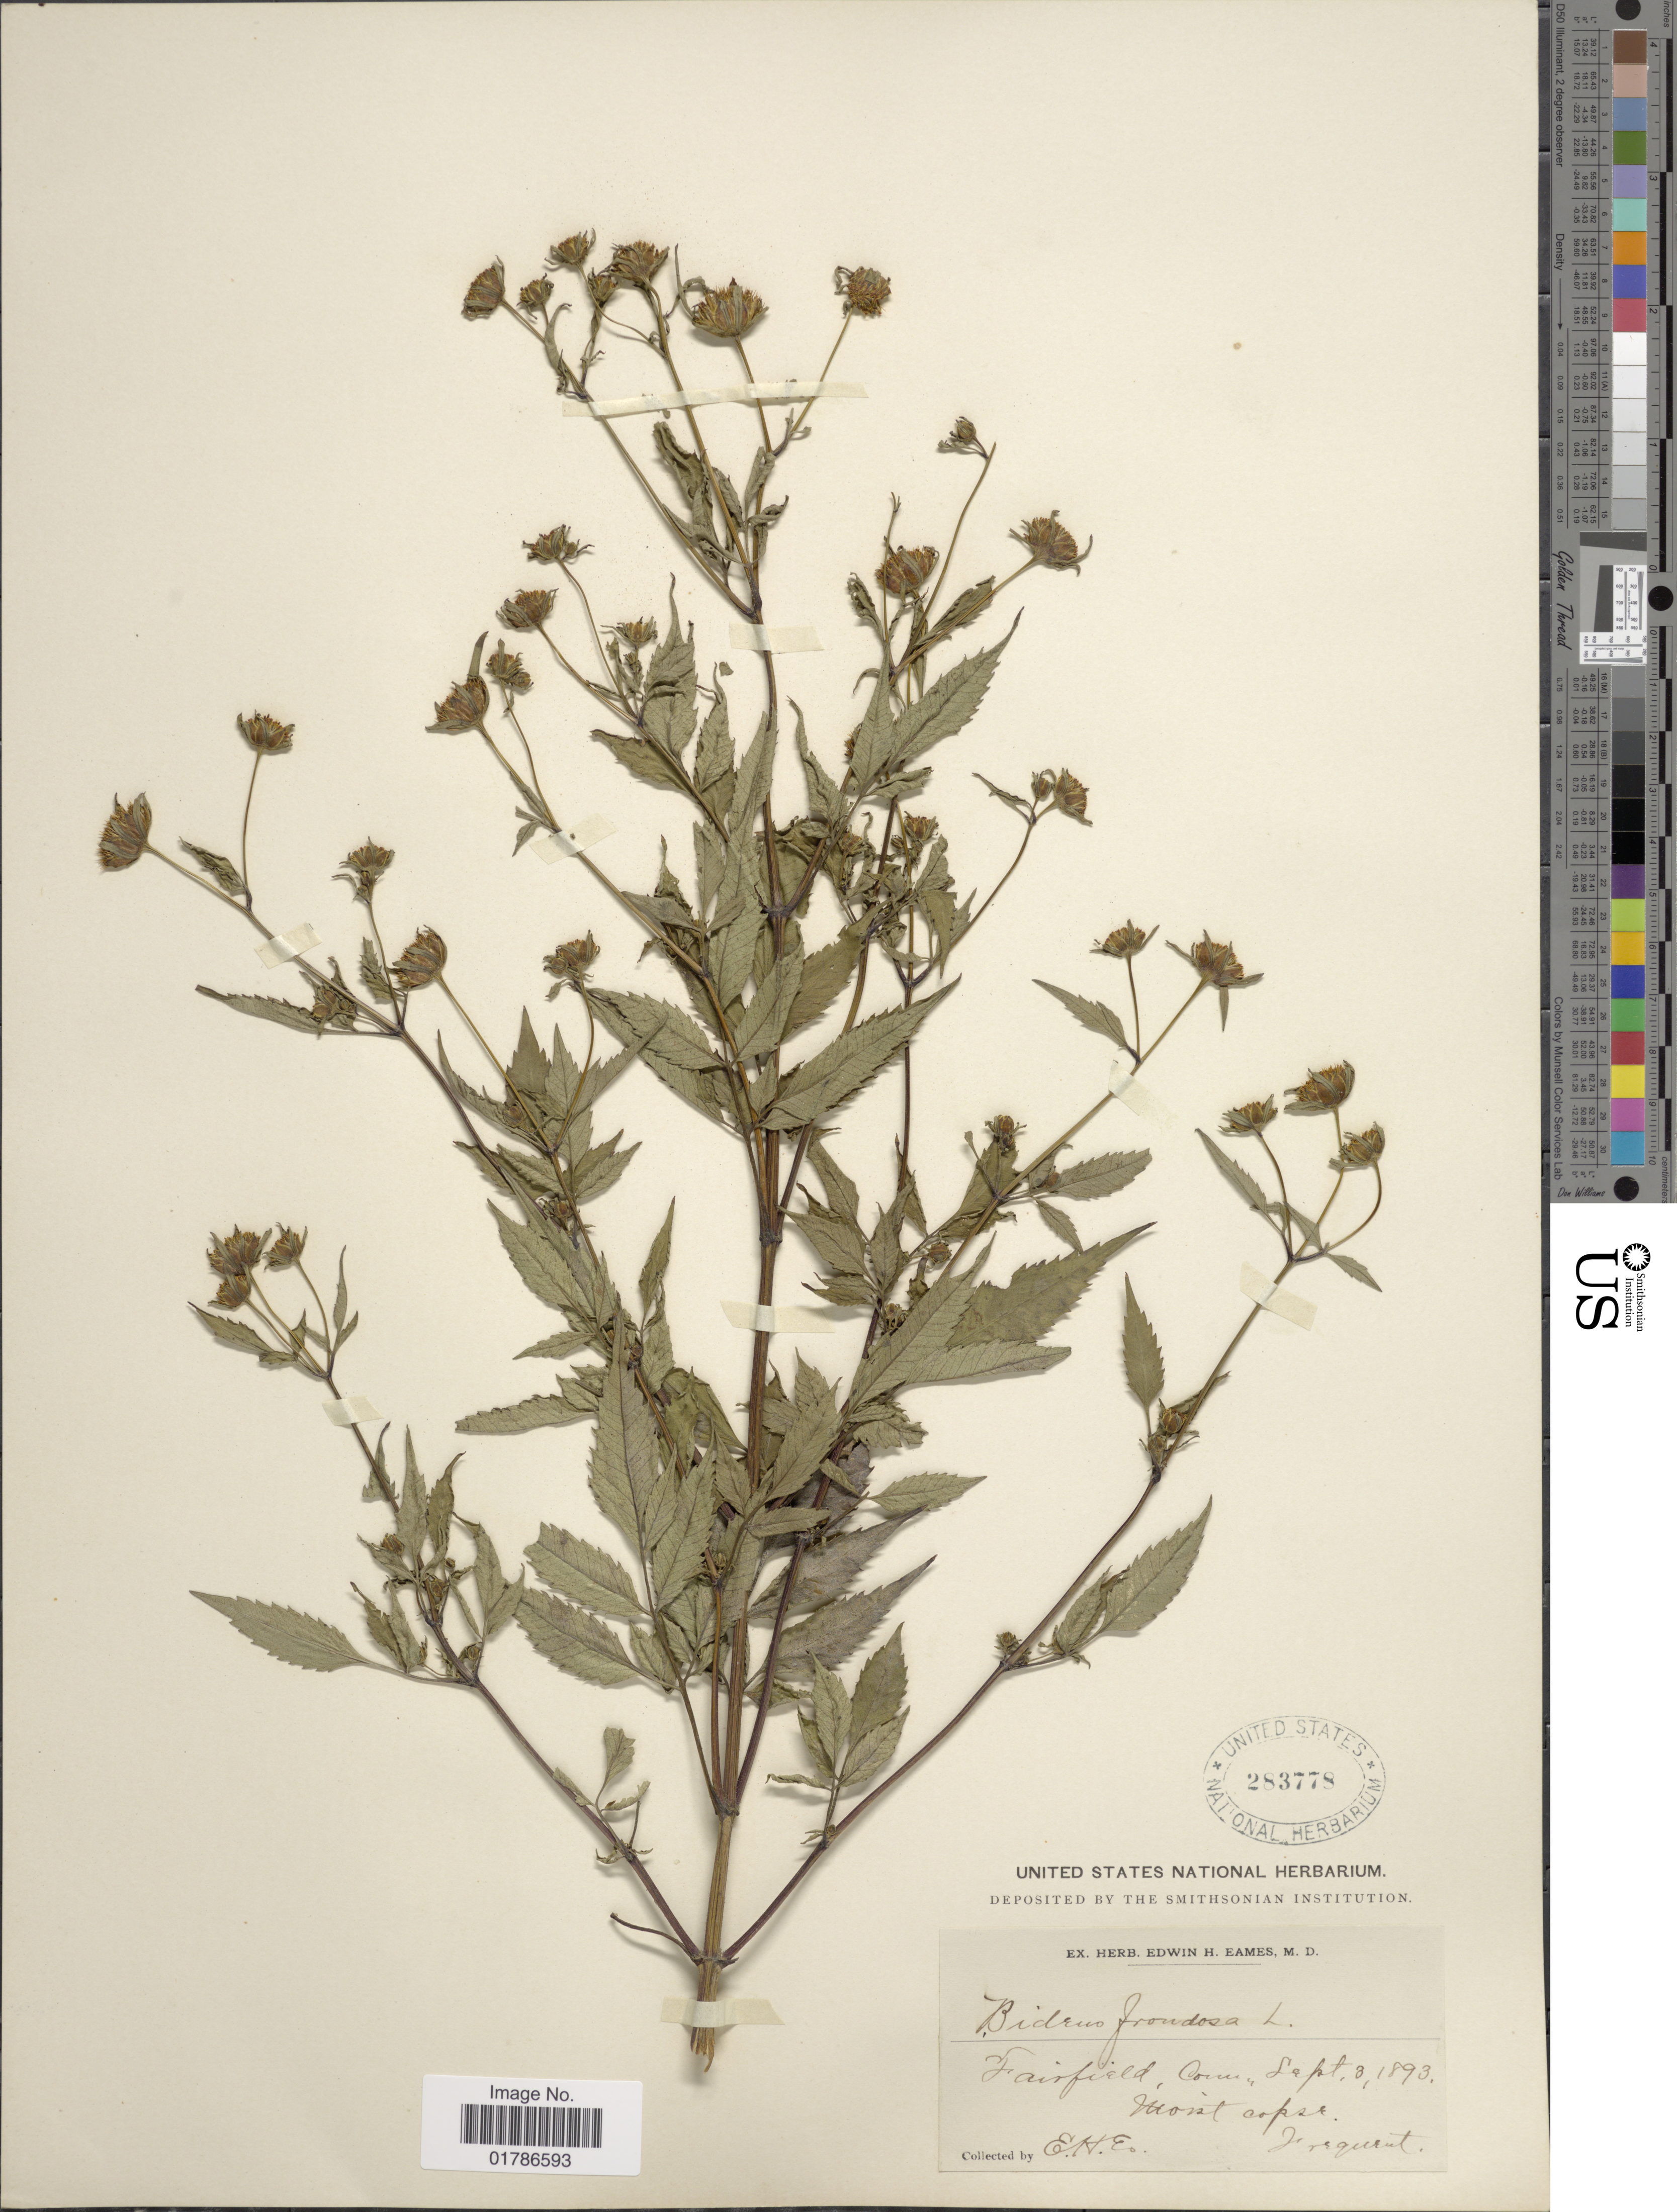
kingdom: Plantae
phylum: Tracheophyta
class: Magnoliopsida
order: Asterales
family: Asteraceae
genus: Bidens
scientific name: Bidens frondosa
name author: L.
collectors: E. H. Eames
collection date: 1893-09-03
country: United States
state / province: Connecticut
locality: Fairfield, Conn.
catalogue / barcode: US 283778